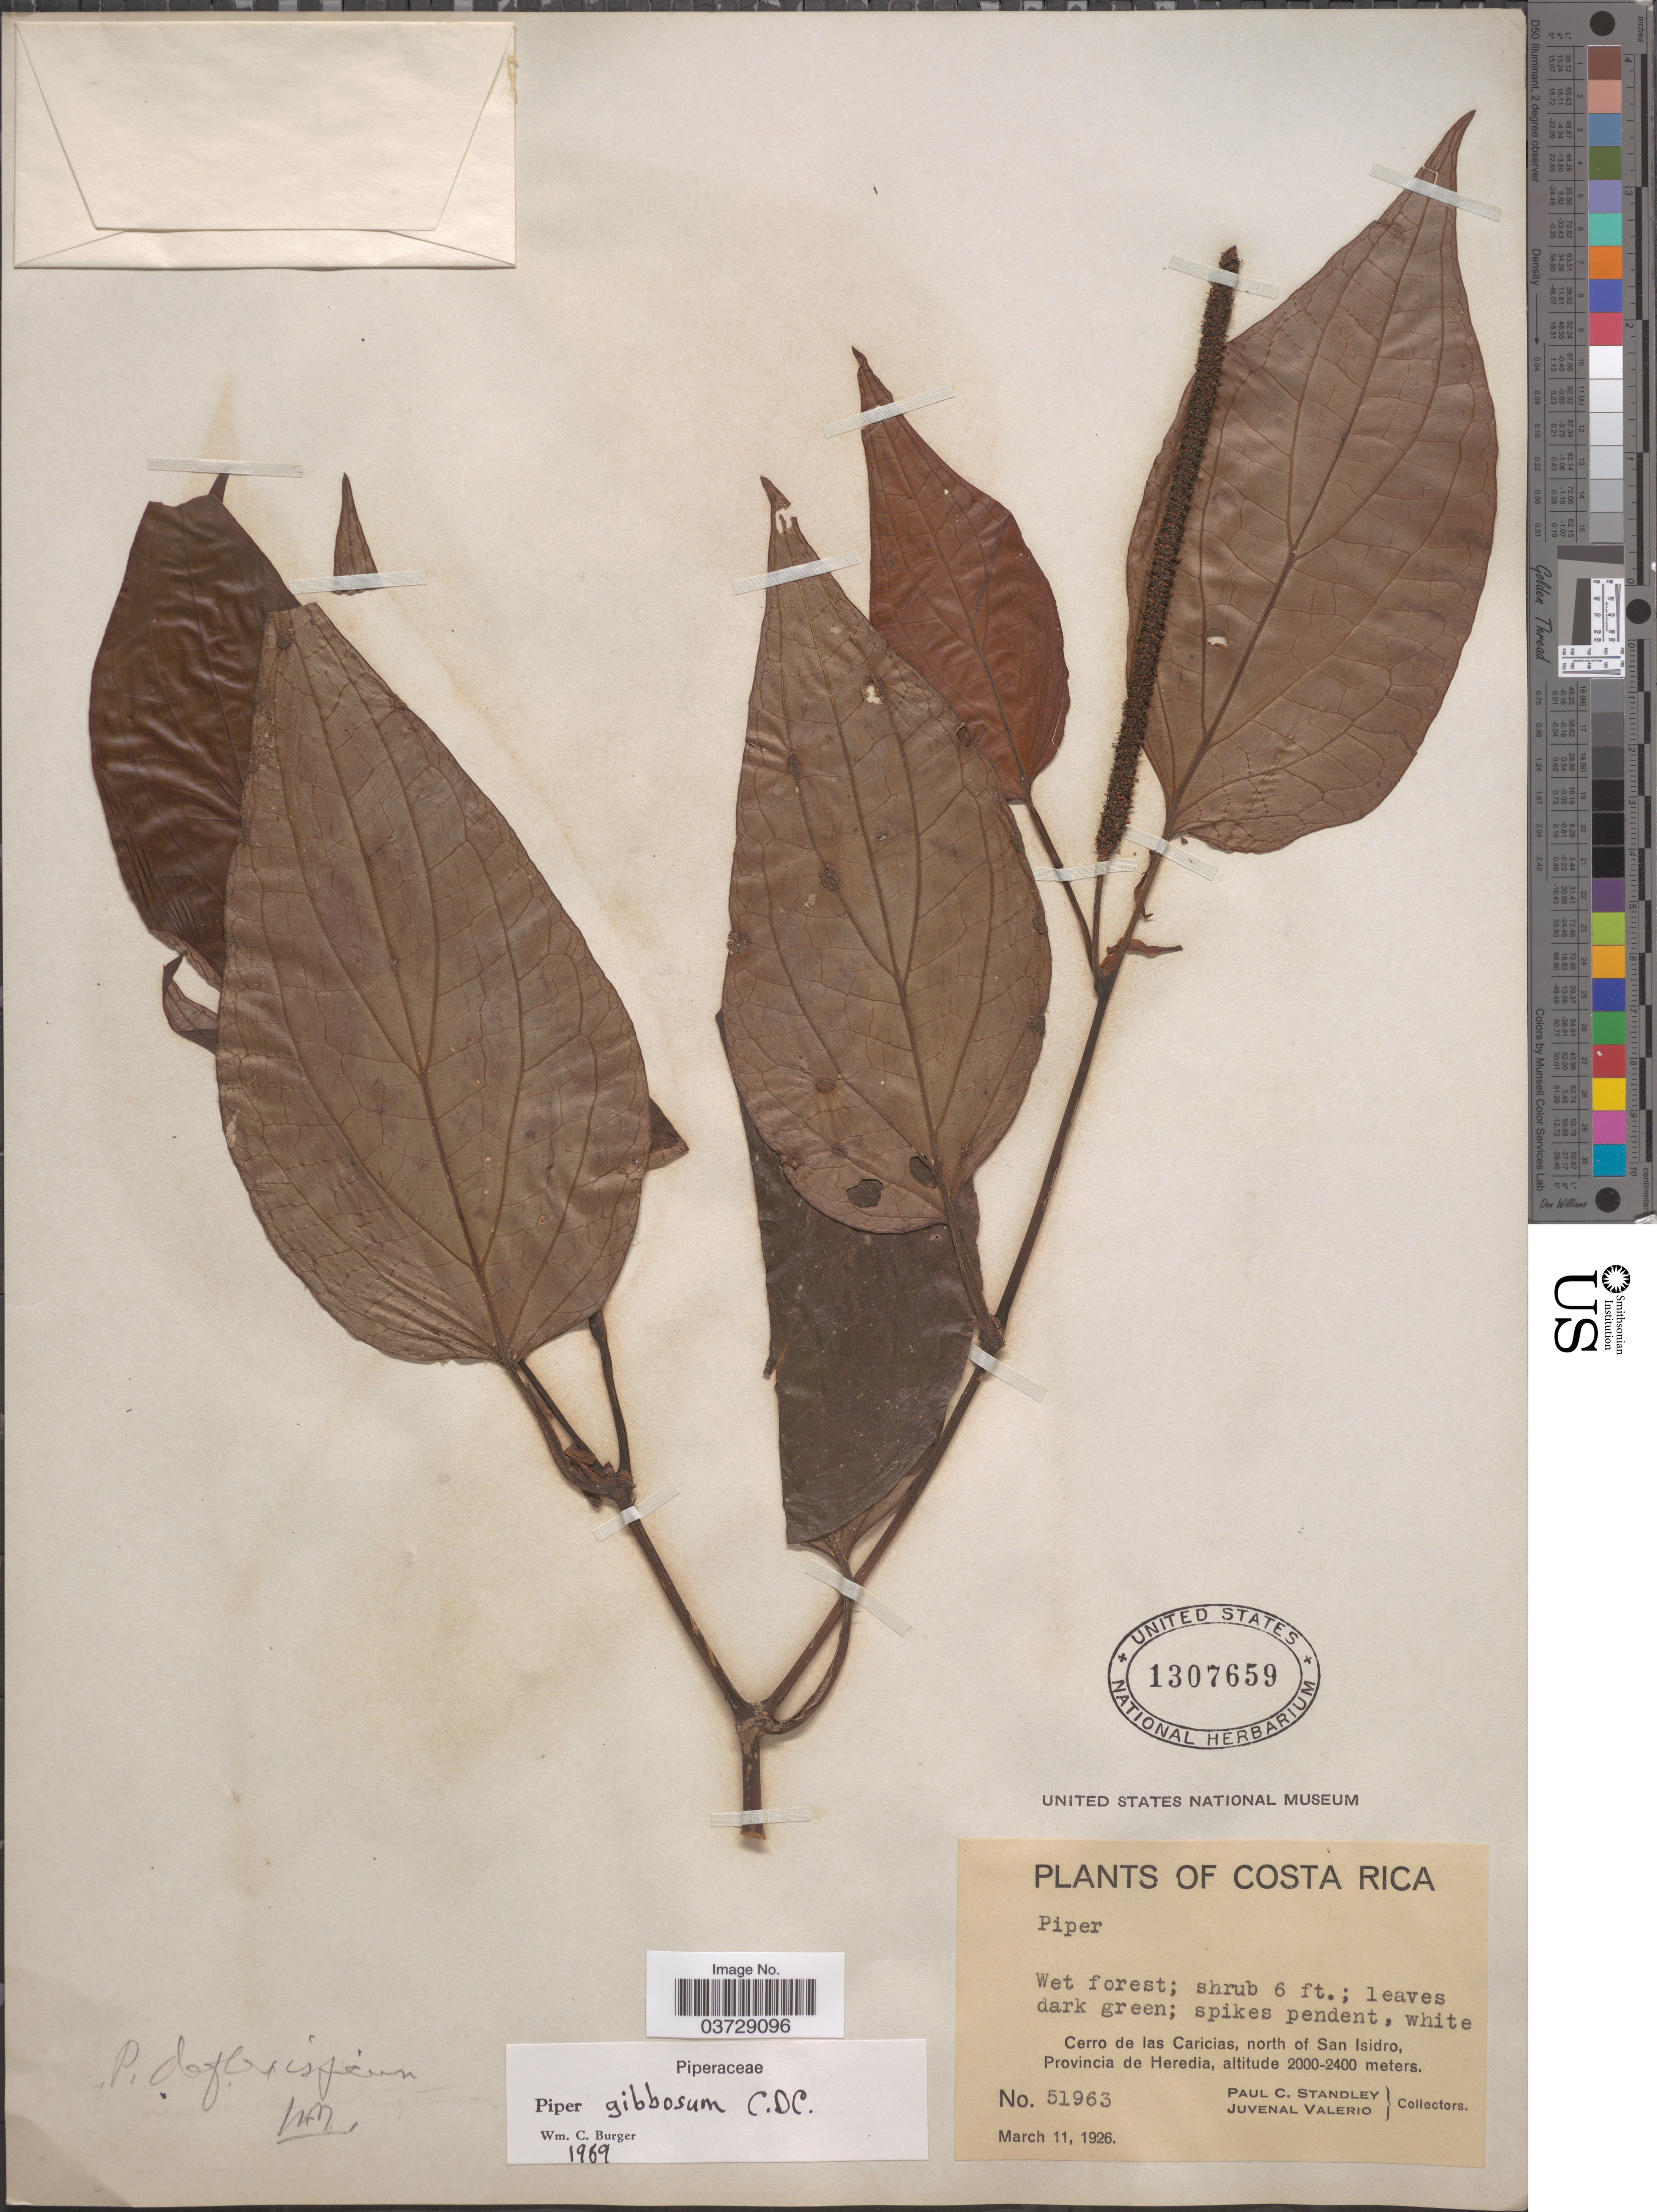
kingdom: Plantae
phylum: Tracheophyta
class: Magnoliopsida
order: Piperales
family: Piperaceae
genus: Piper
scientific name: Piper gibbosum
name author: C. DC.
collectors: P. C. Standley & J. Valerio R.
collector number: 51963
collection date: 1926-03-11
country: Costa Rica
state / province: Heredia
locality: Cerro de las Caricias, north of San Isidro.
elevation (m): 2000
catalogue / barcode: US 1307659